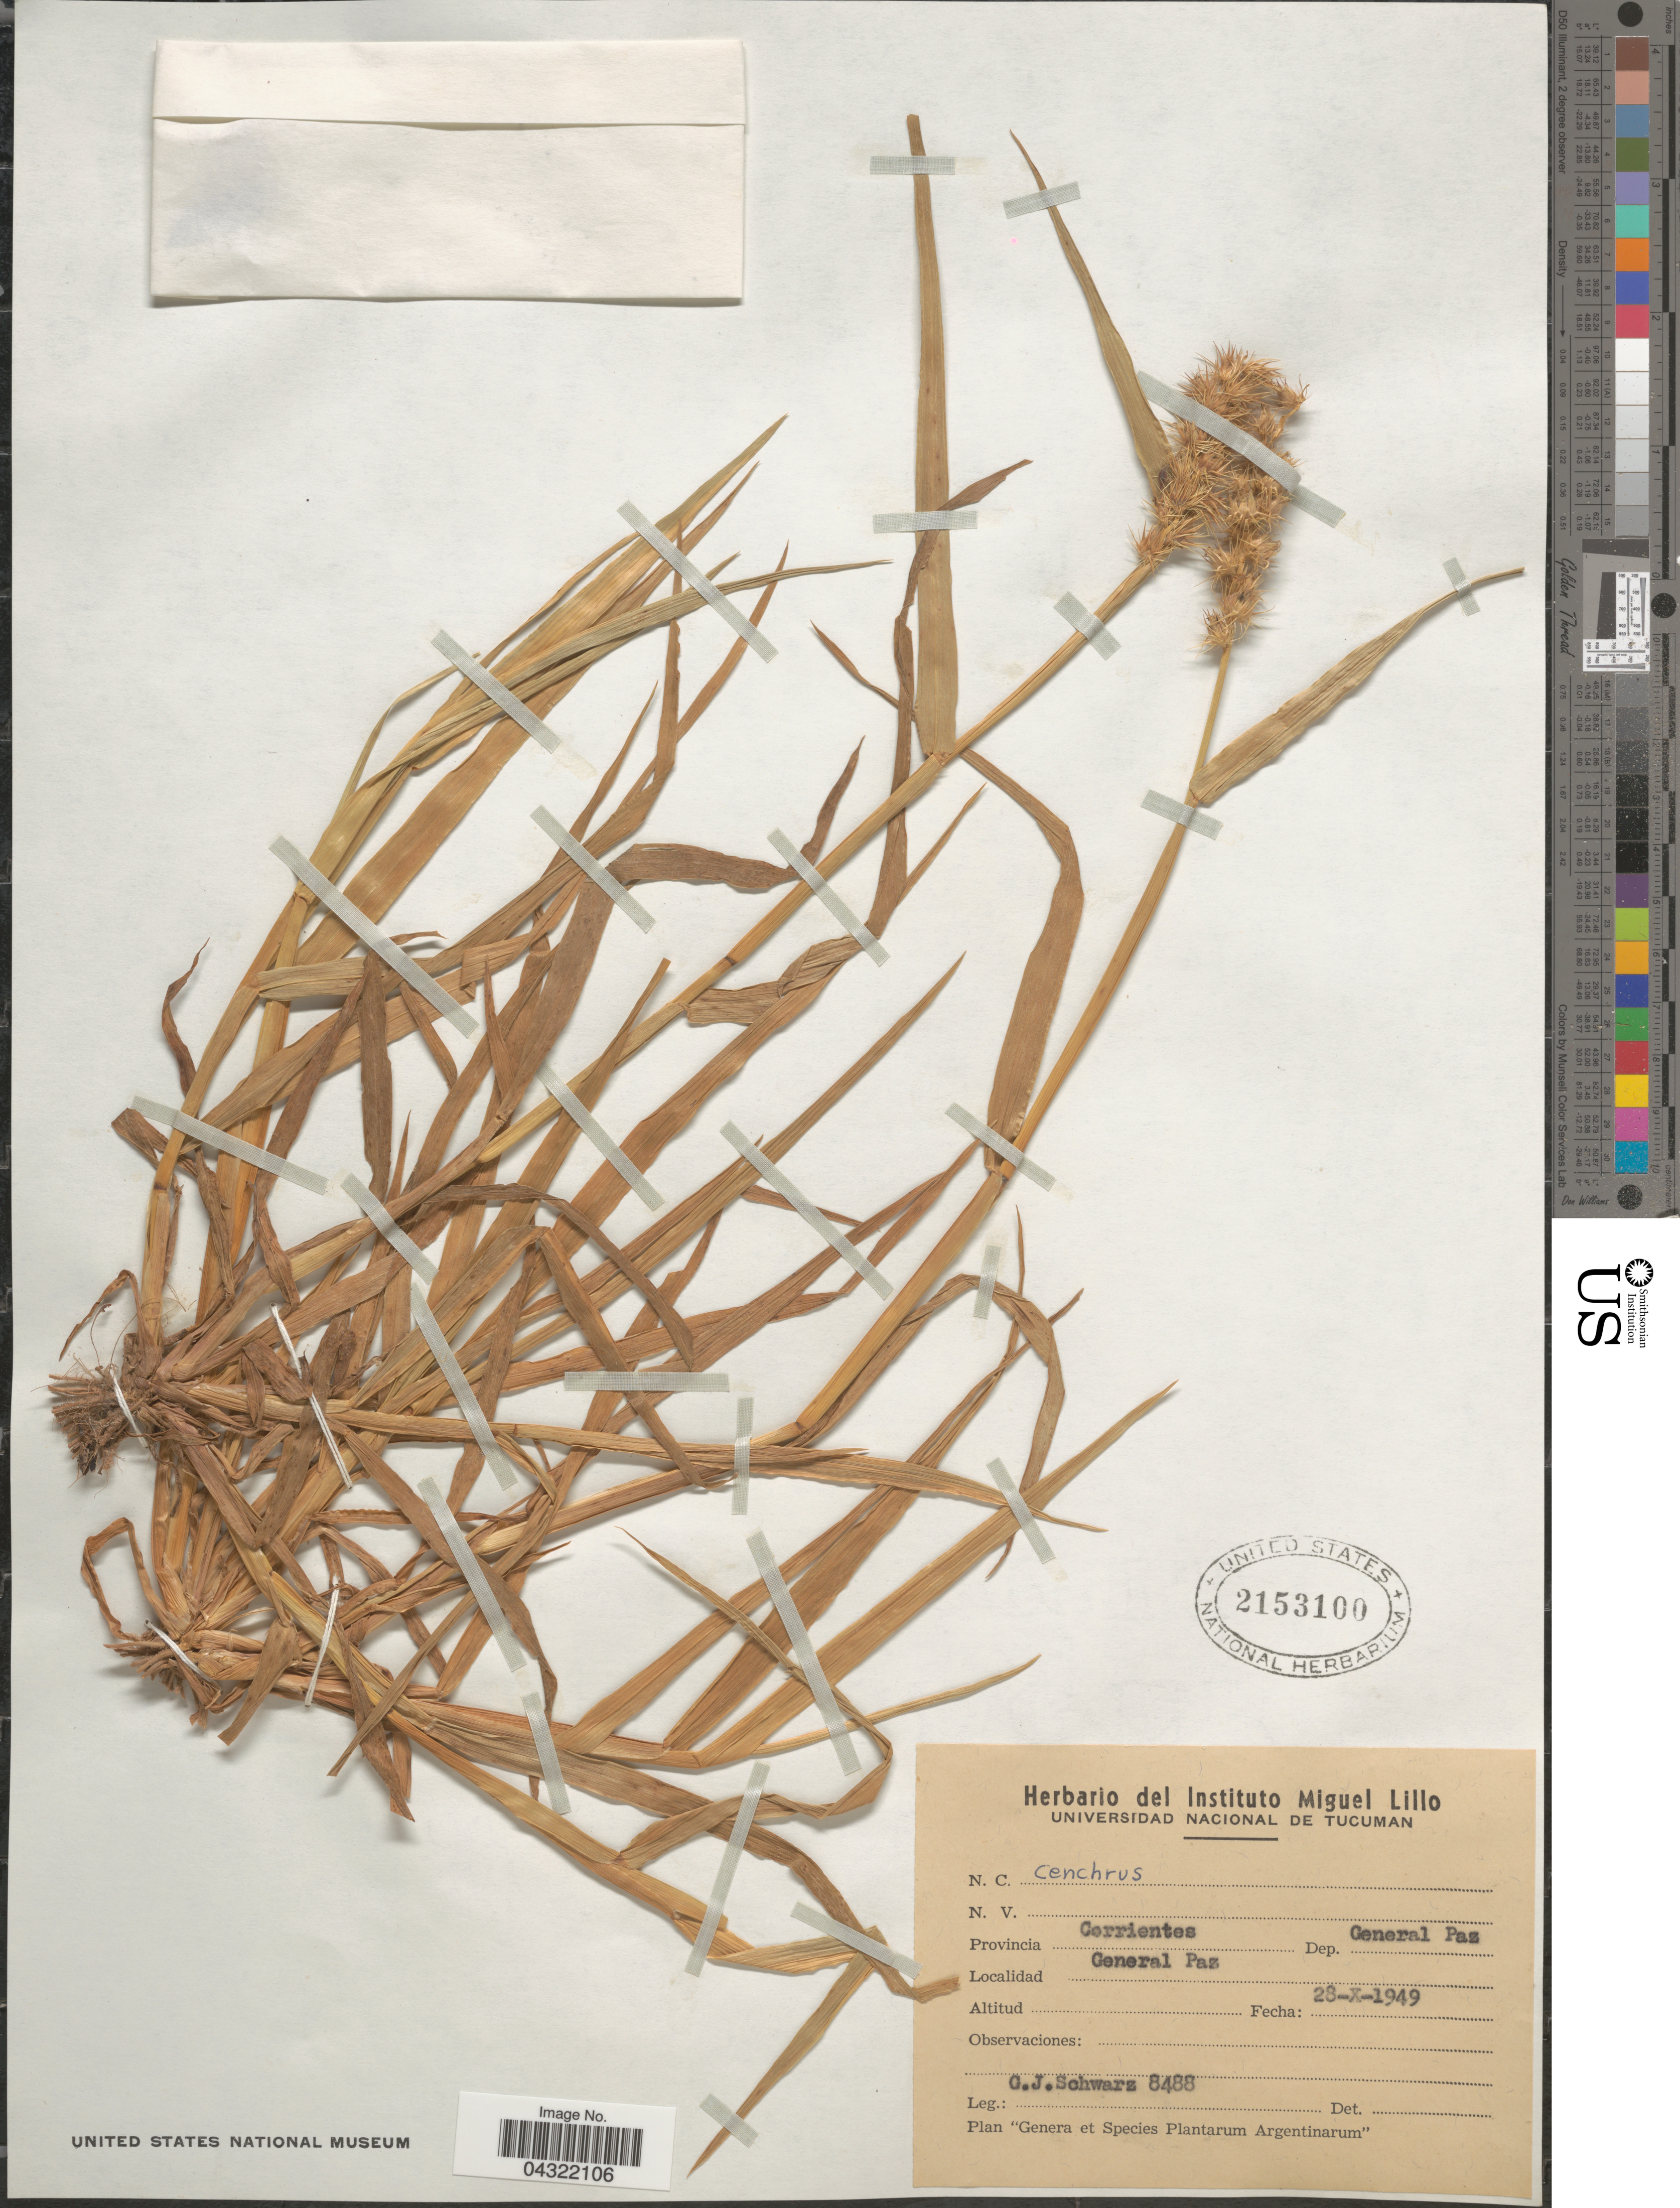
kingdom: Plantae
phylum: Tracheophyta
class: Liliopsida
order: Poales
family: Poaceae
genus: Cenchrus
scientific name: Cenchrus sp.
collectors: G. J. Schwarz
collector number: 8488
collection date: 1949-10-28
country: Argentina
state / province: Corrientes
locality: Dep. General Paz. General Paz.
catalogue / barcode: US 2153100